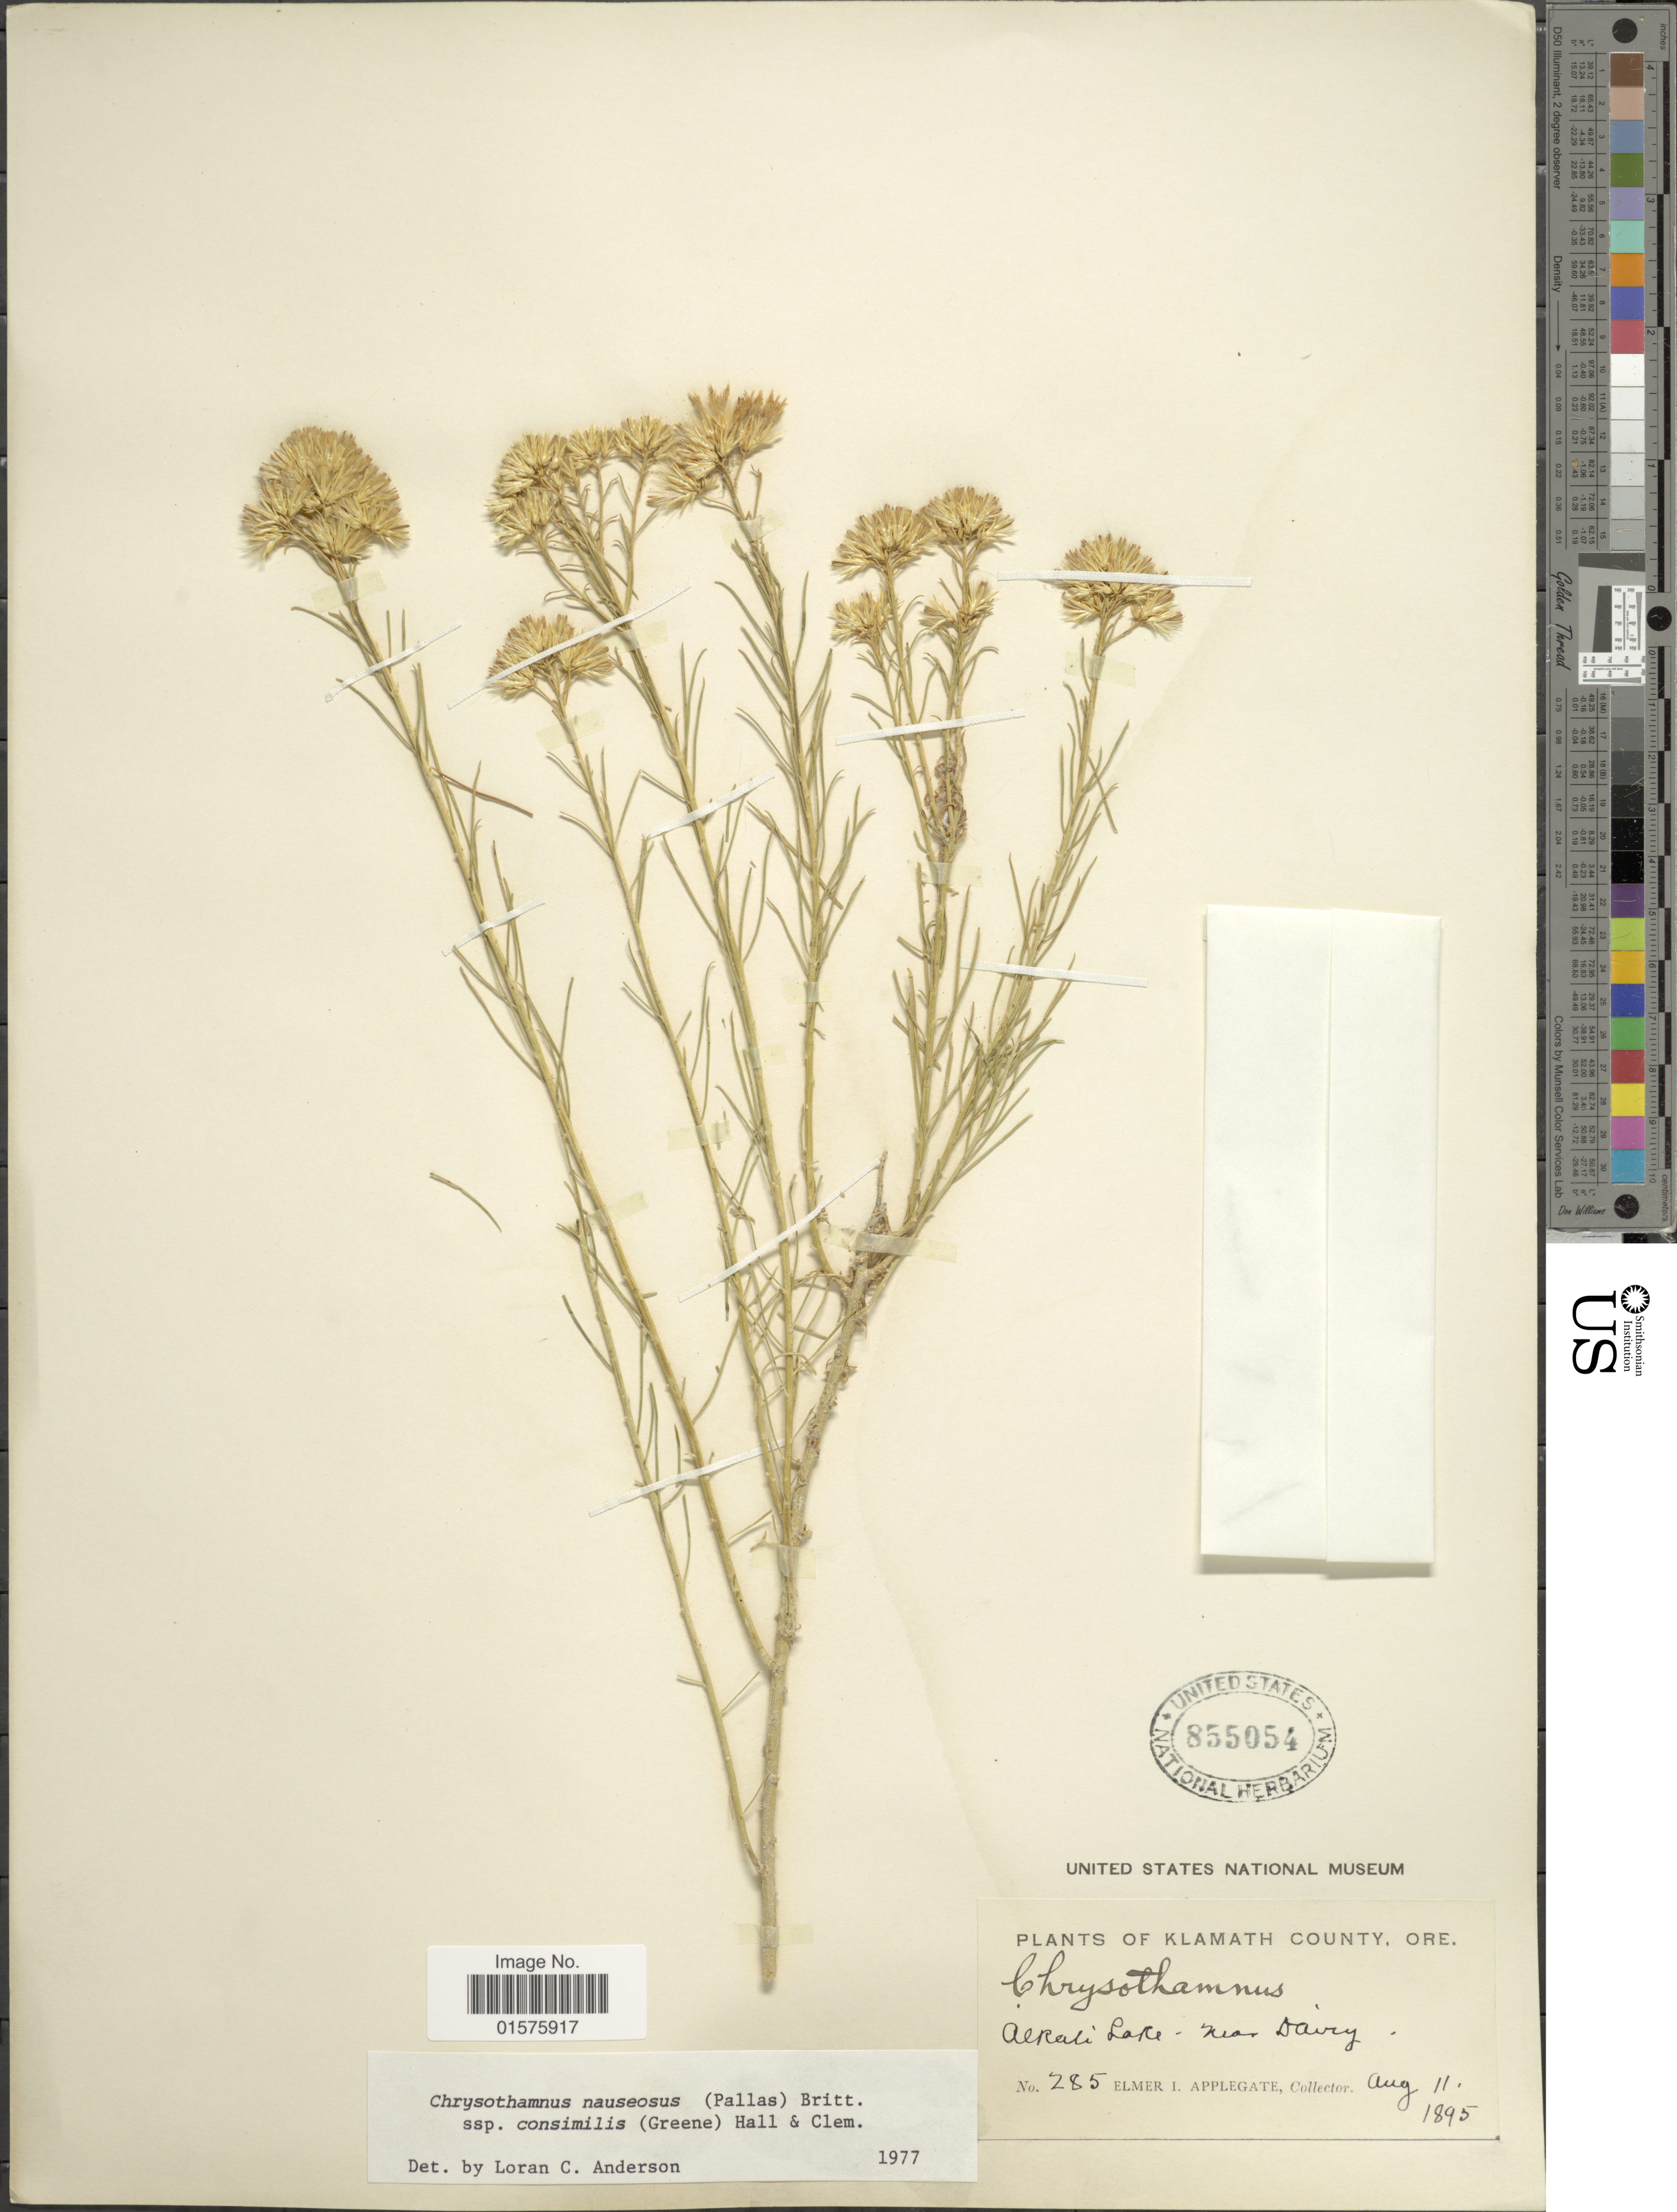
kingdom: Plantae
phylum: Tracheophyta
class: Magnoliopsida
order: Asterales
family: Asteraceae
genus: Ericameria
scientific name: Ericameria nauseosa var. oreophila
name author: (A. Nelson) G.L. Nesom & G.I. Baird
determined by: Urbatsch, Lowell E., Curator (LSU), Louisiana State University (UNITED STATES)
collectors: E. I. Applegate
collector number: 285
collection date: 1895-08-11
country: United States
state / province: Oregon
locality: Klamath County, Alrali Lake, near Davey.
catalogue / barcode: US 855054